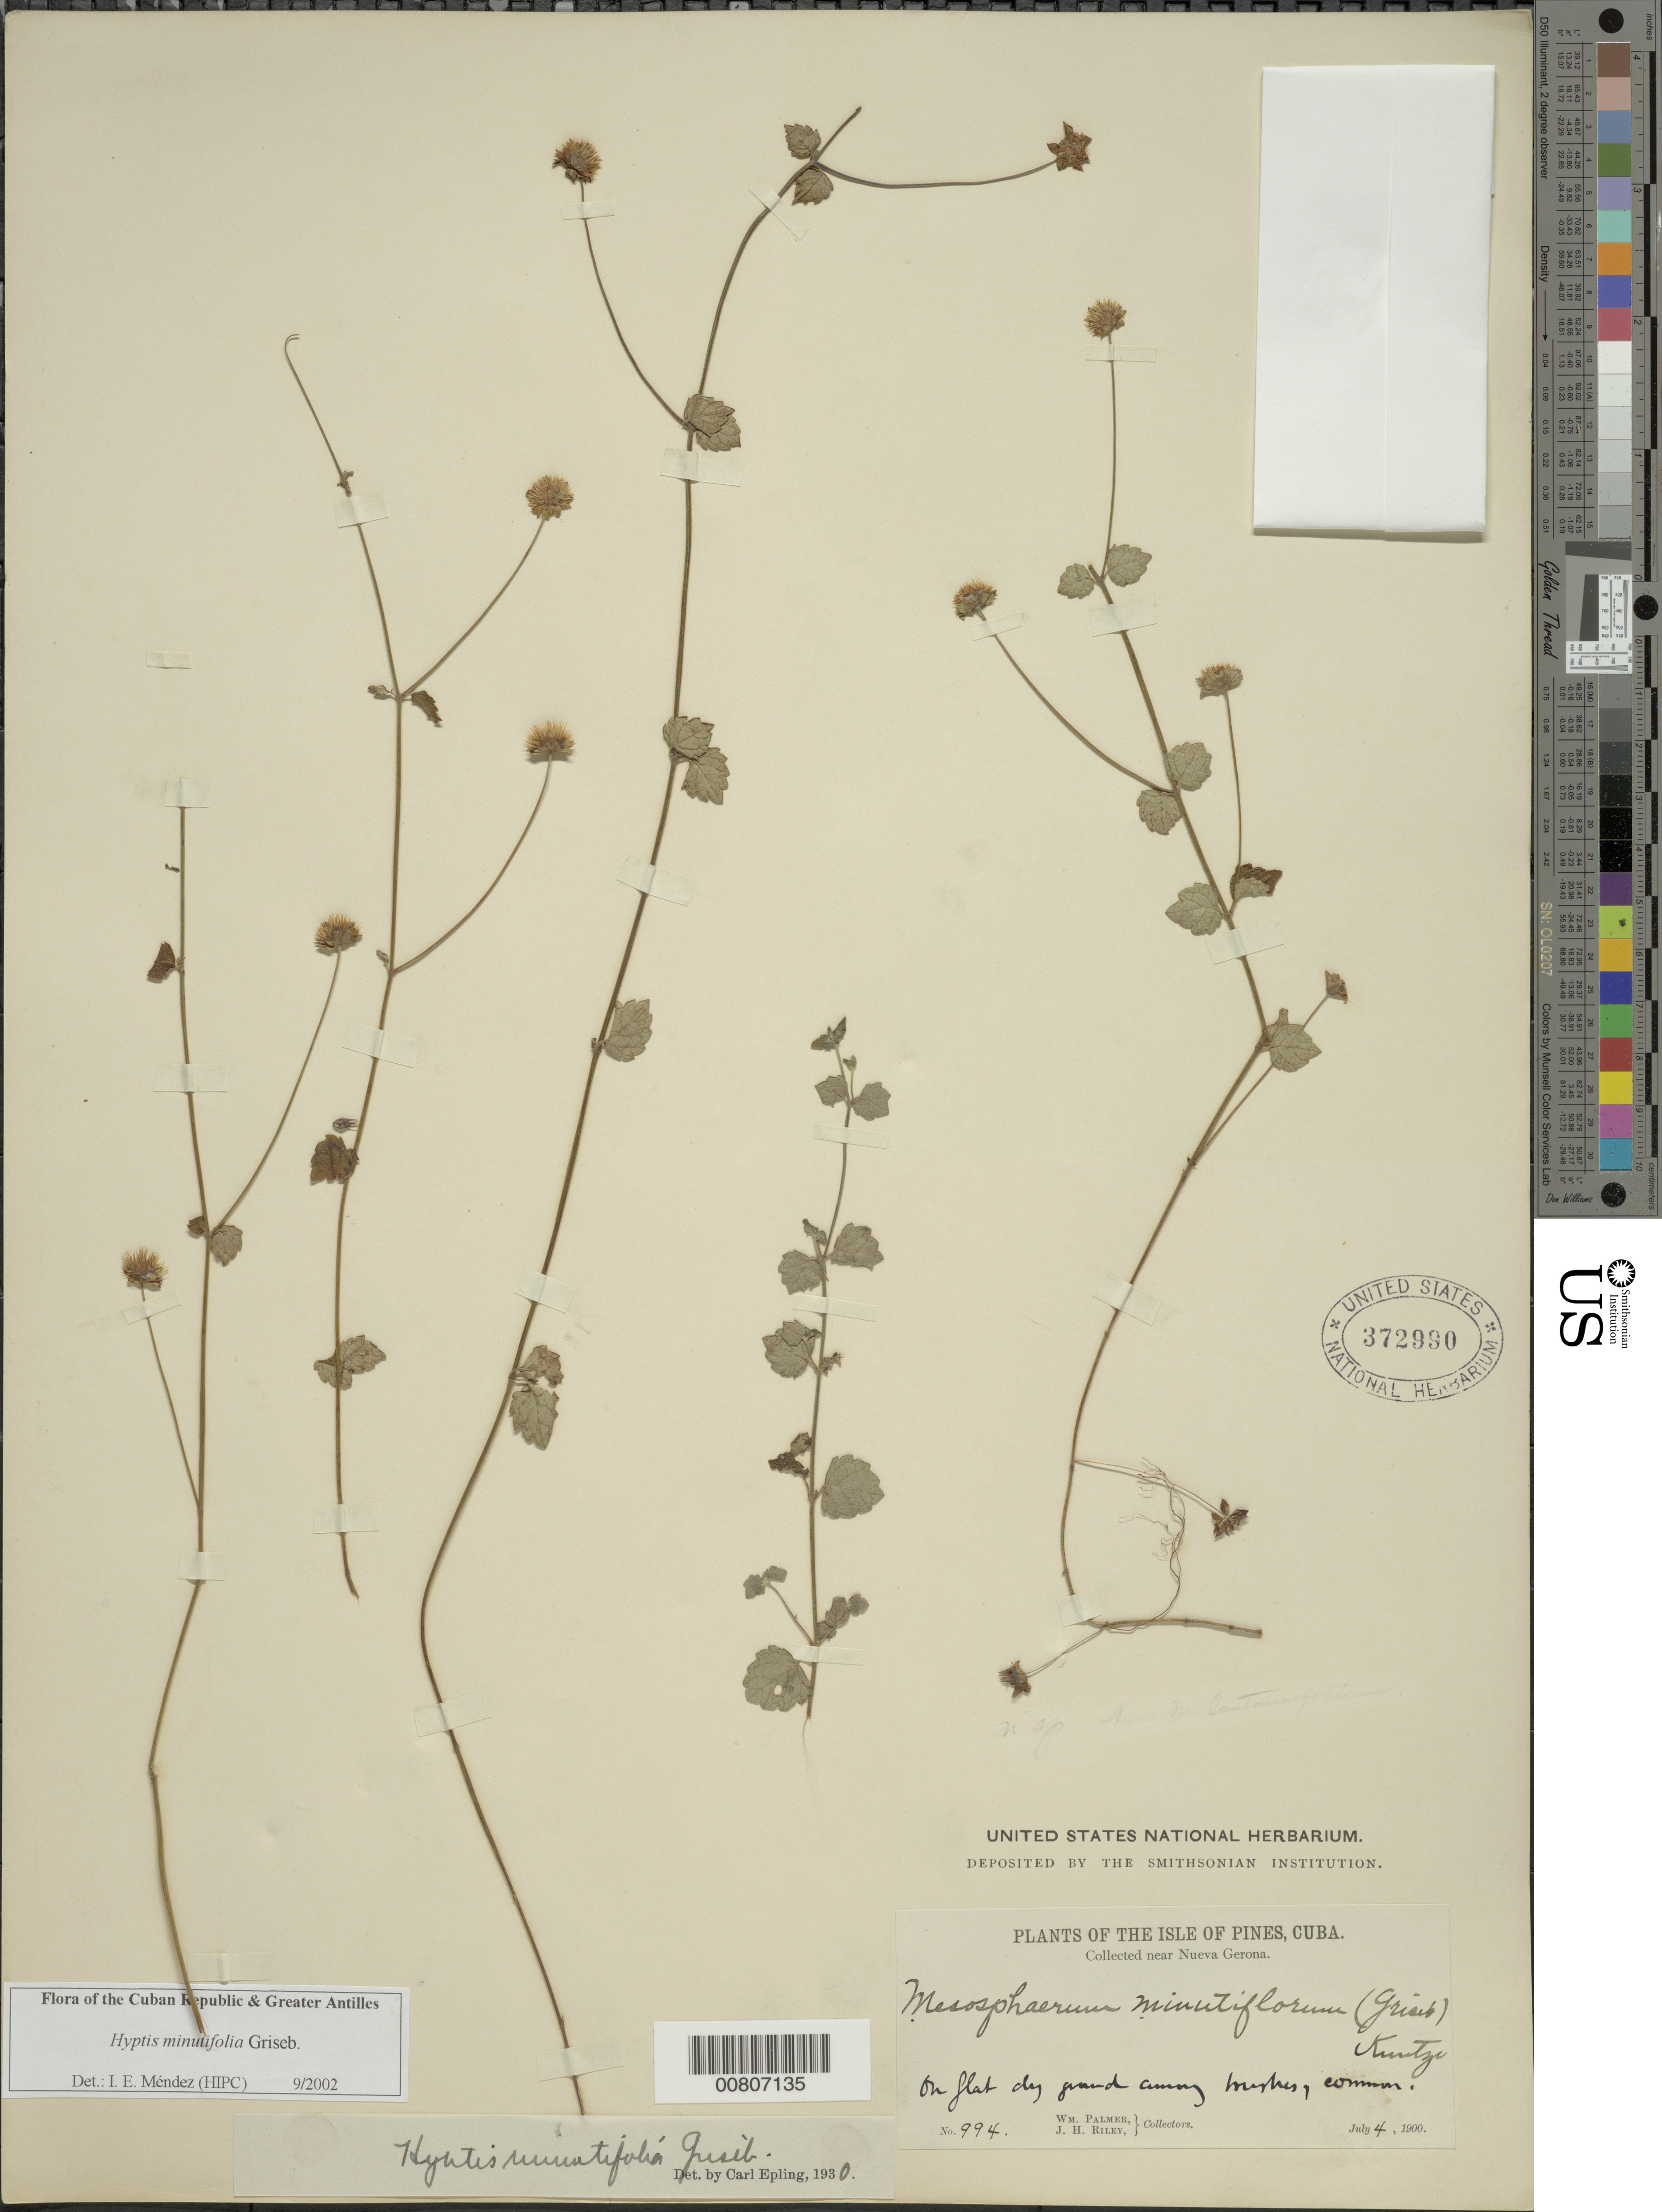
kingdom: Plantae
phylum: Tracheophyta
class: Magnoliopsida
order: Lamiales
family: Lamiaceae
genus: Hyptis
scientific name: Hyptis minutifolia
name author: Griseb.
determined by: Méndez, Isidro E., (HIPC)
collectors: W. Palmer & J. H. Riley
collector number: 994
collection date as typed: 04 Jul 1900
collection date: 1900-07-04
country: Cuba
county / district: Dry forest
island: Isla de la Juventud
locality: Isle of Pines, near Nueva Gerona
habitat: On flat dry ground among bushes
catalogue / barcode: US 372990